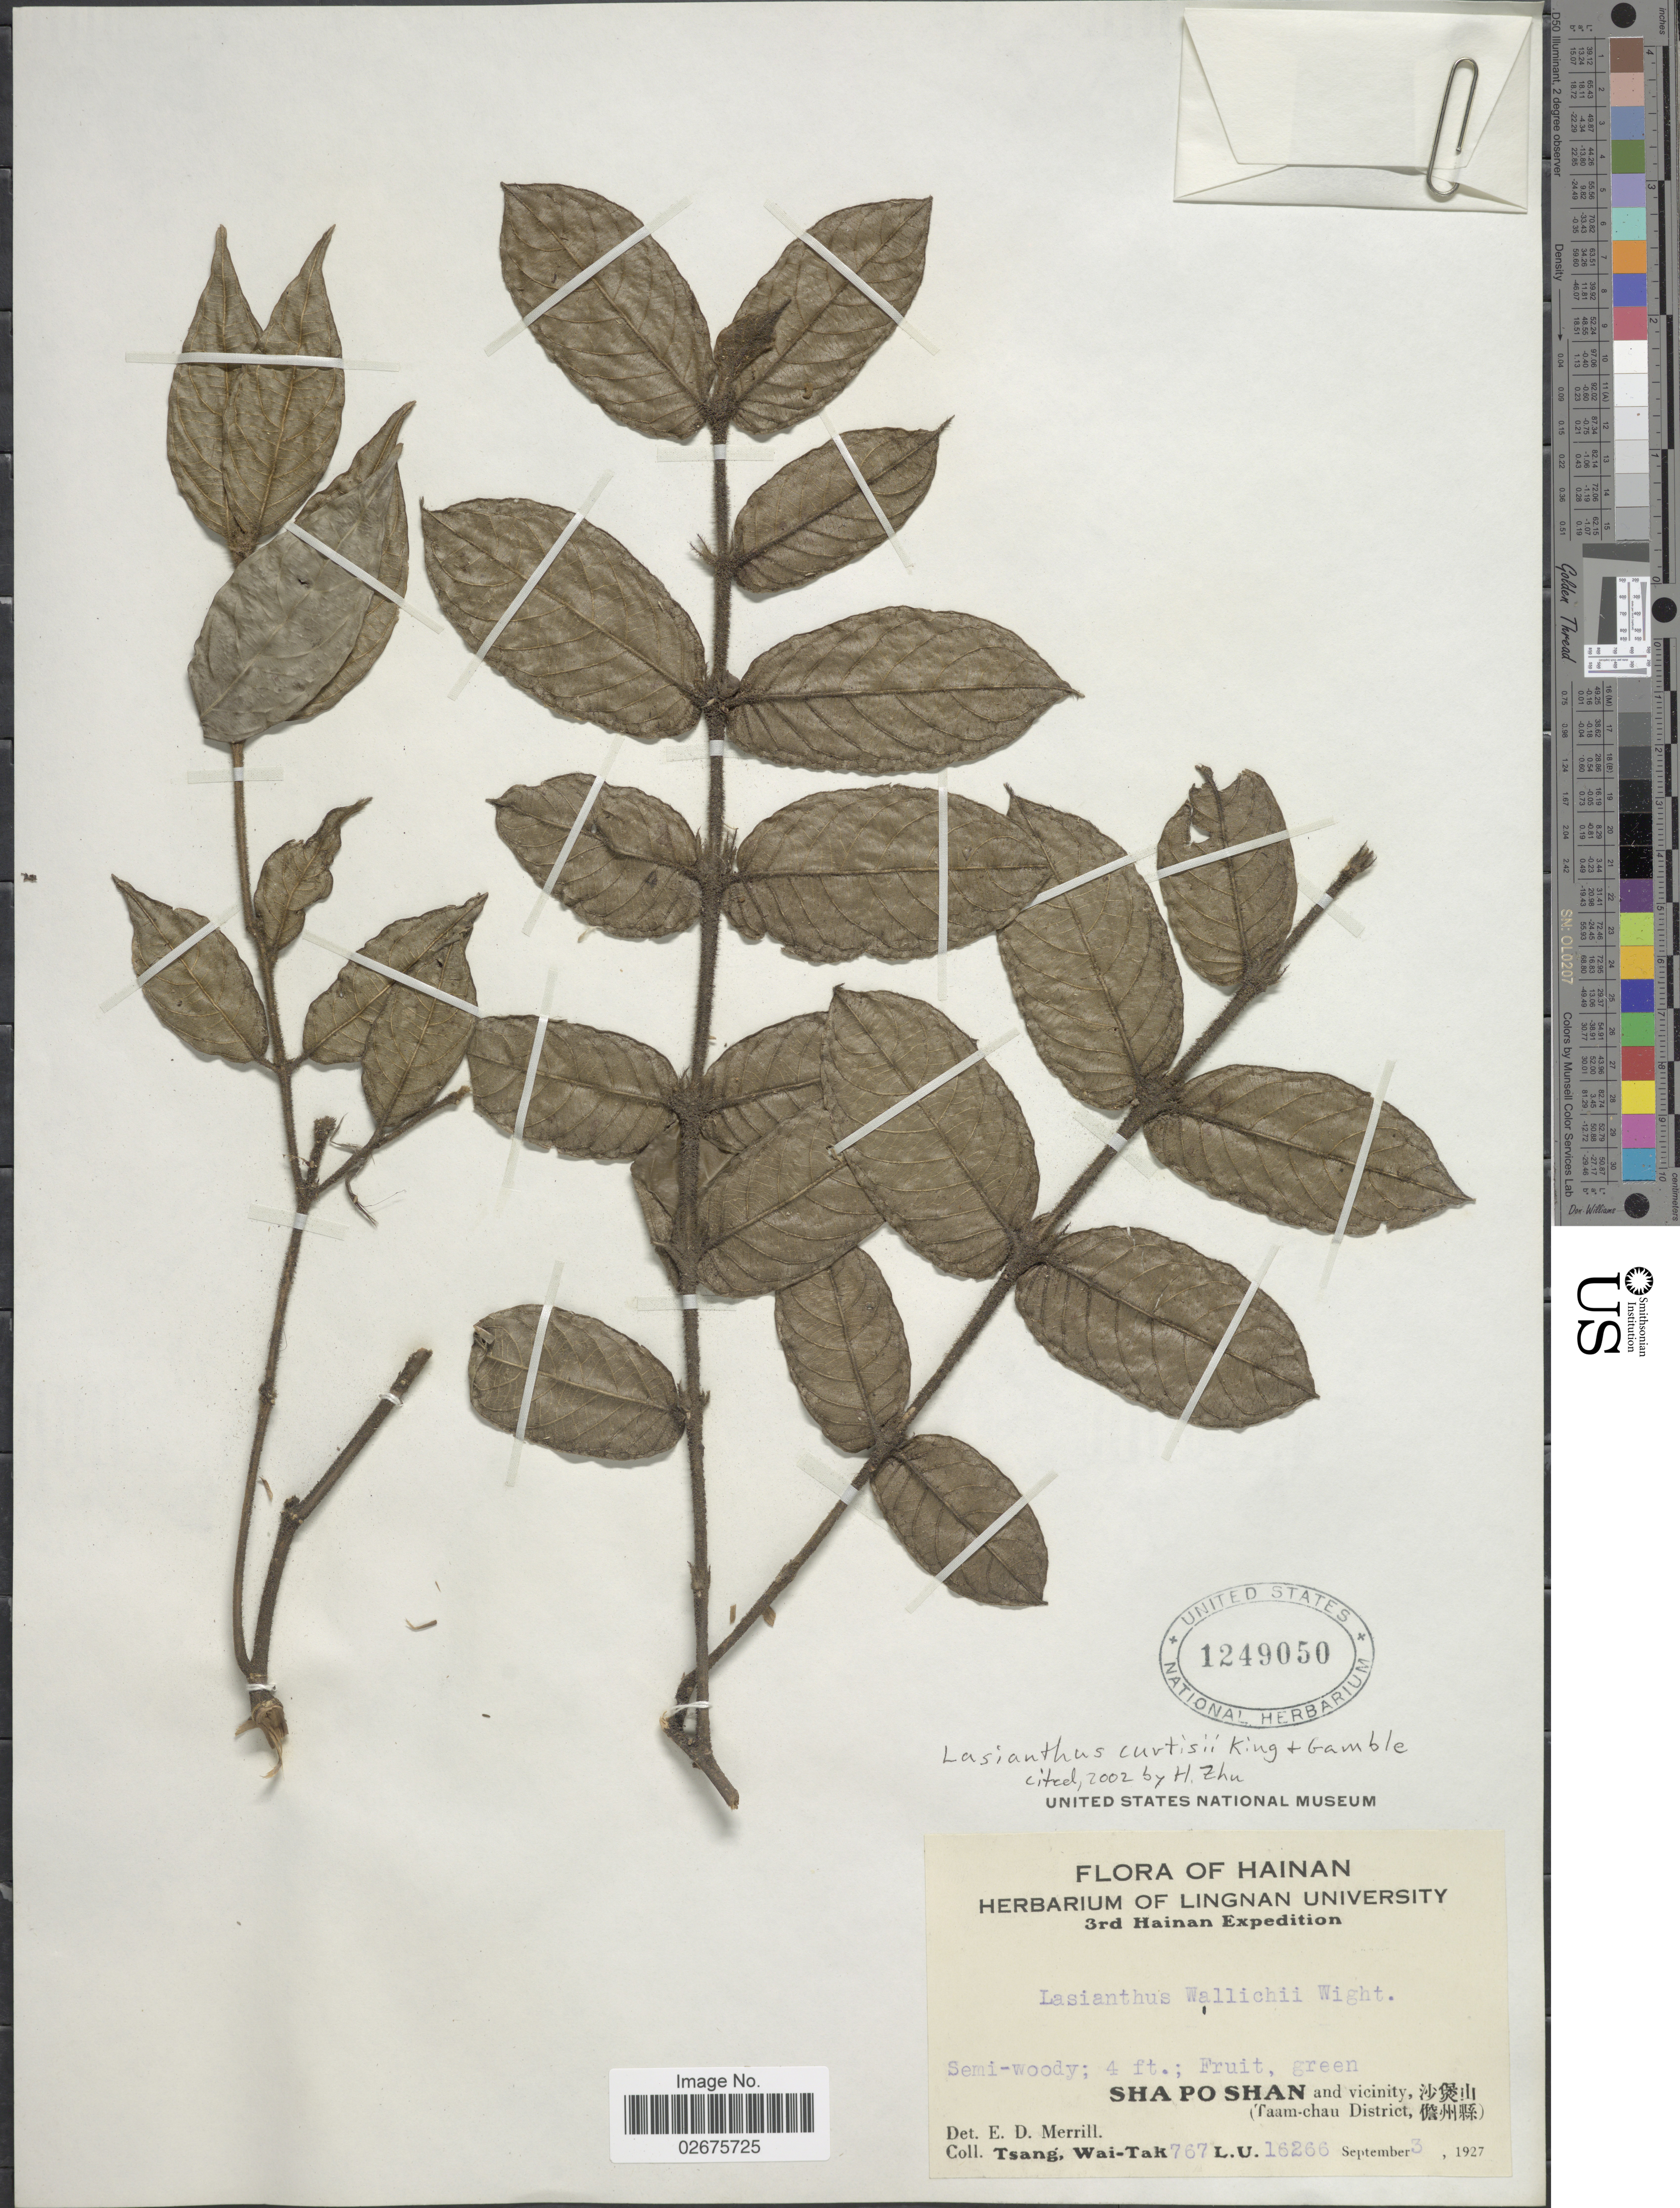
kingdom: Plantae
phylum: Tracheophyta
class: Magnoliopsida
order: Gentianales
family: Rubiaceae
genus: Lasianthus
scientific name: Lasianthus curtisii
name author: King & Gamble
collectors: W. T. Tsang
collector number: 767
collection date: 1927-09-03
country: China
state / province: Hainan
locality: Sha Po Shan and vicinity (Taam-chau District)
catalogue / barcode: US 1249050